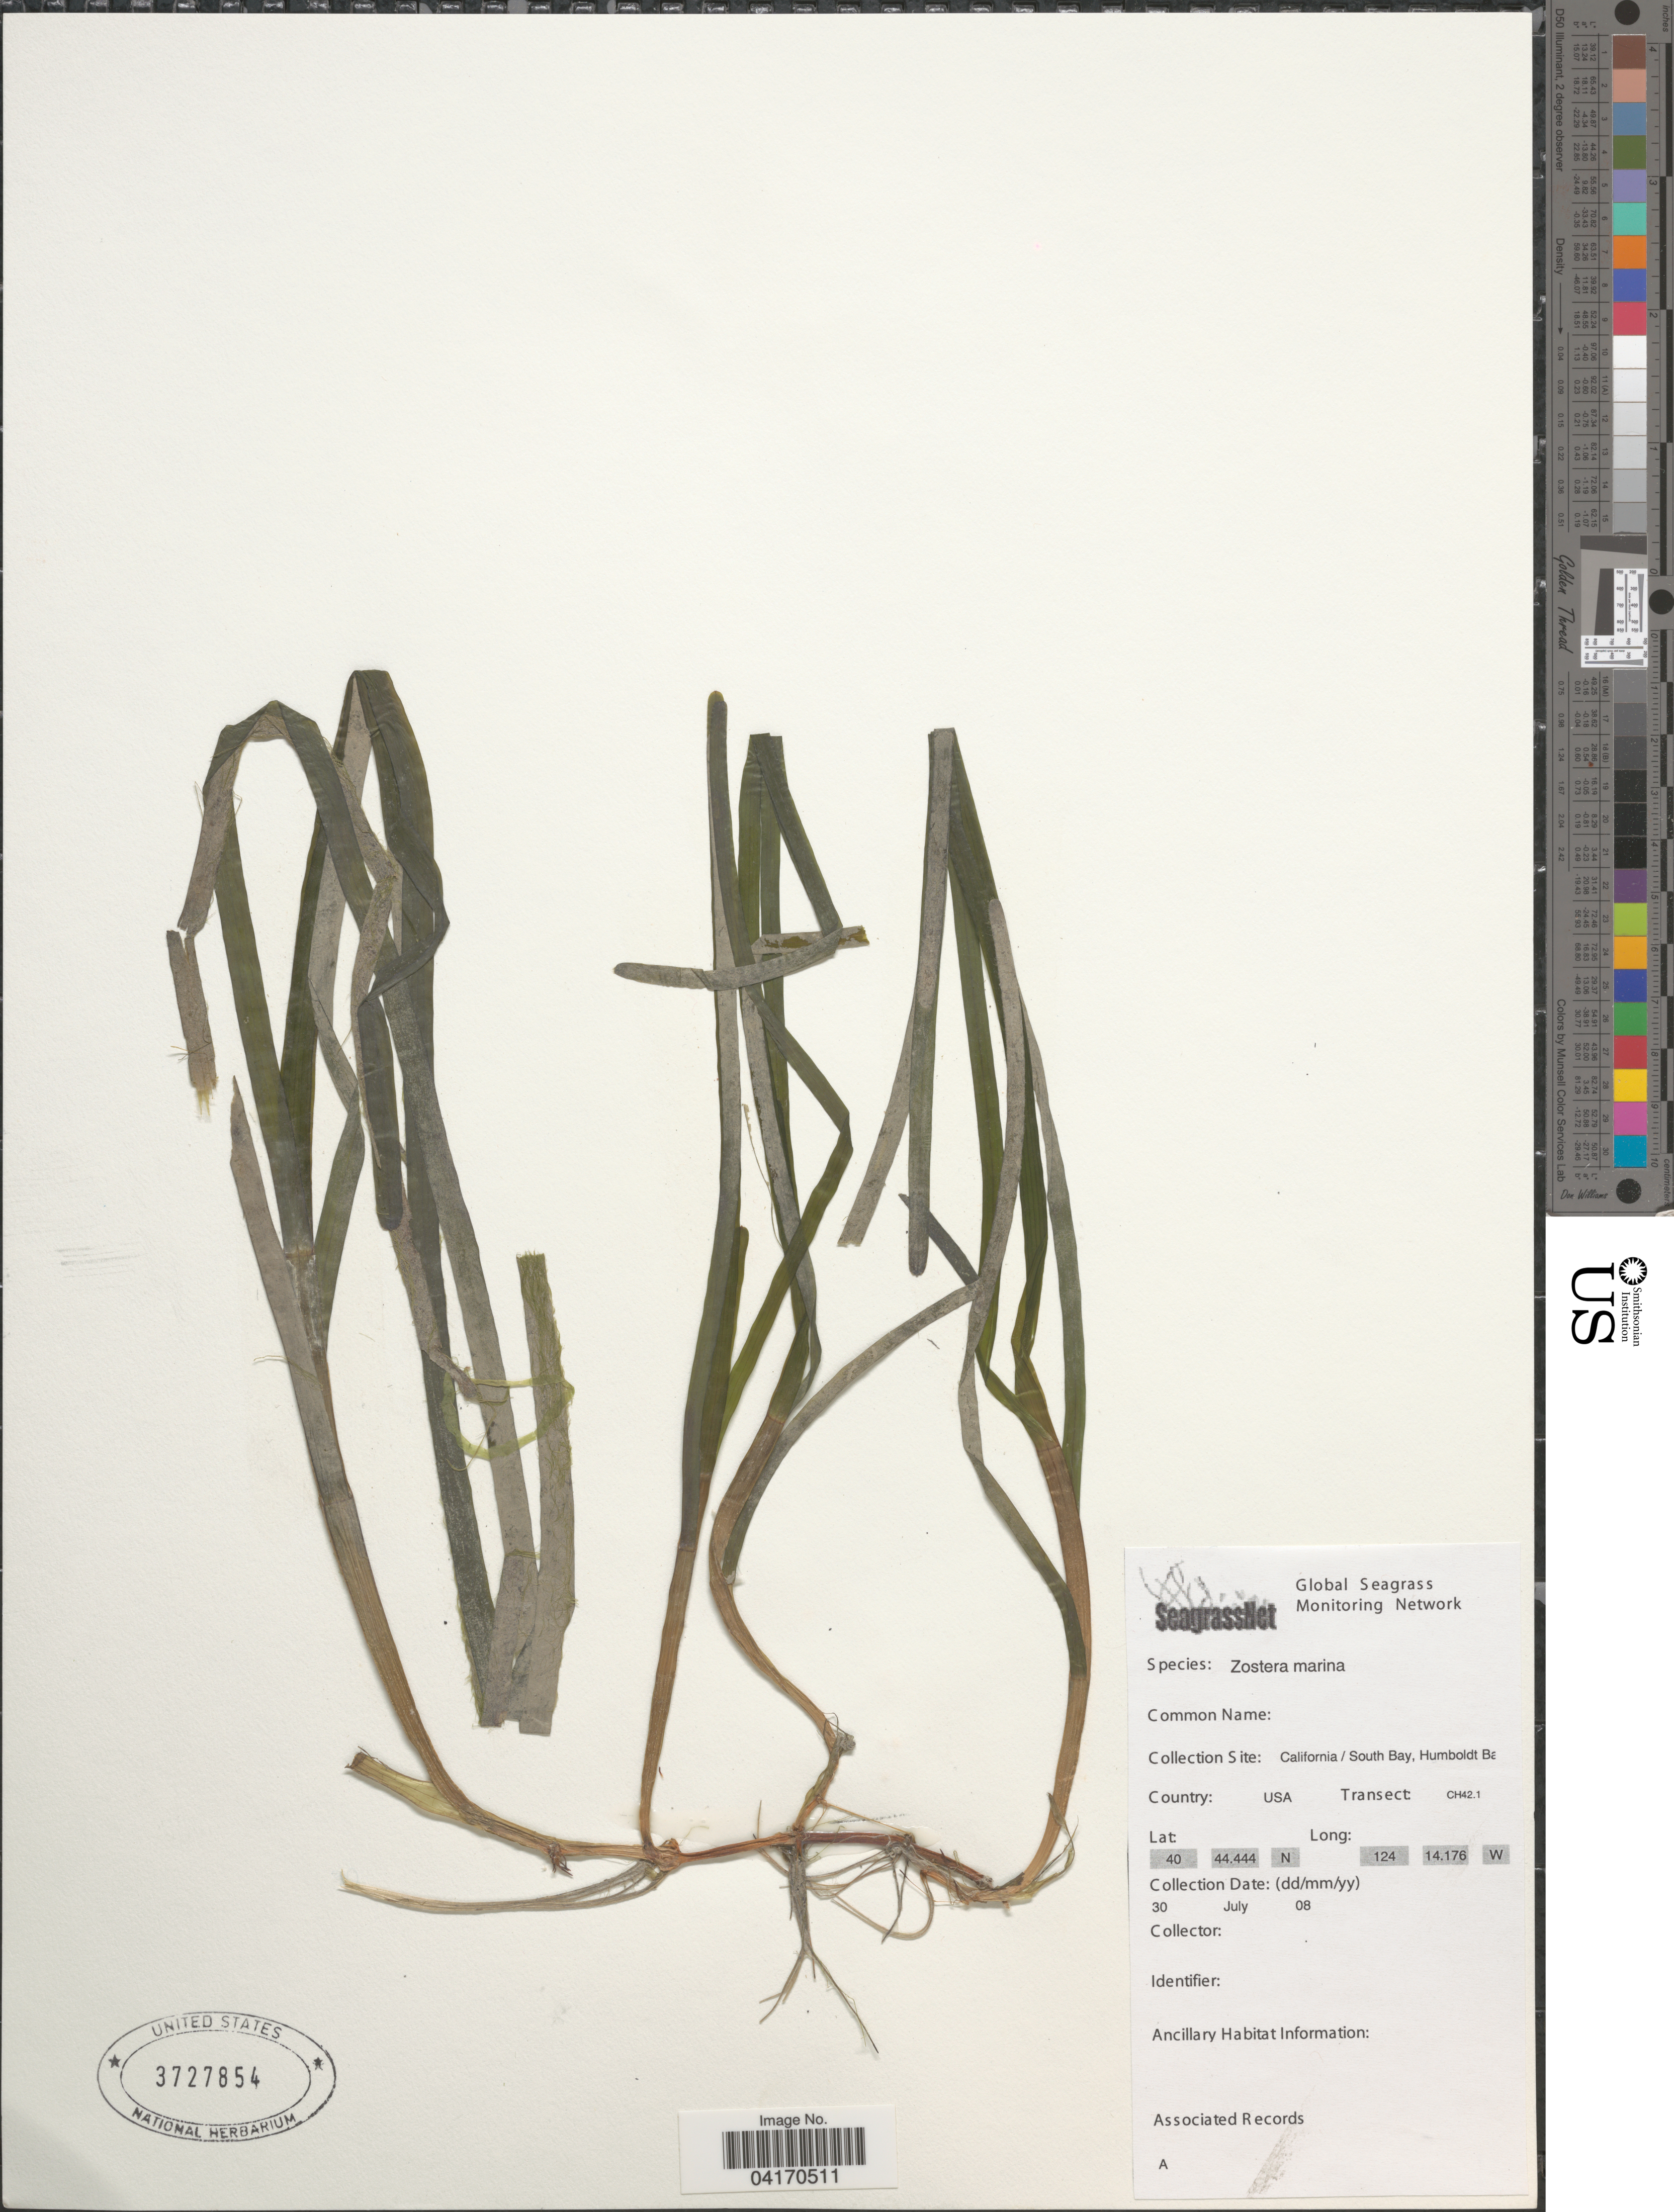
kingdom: Plantae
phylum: Tracheophyta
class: Liliopsida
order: Alismatales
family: Zosteraceae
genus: Zostera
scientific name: Zostera marina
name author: L.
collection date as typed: Transcribed d/m/y: 30/7/8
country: United States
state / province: California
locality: Collection Site: California / South Bay, Humboldt Ba. Transect: CH42.1.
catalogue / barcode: US 3727854